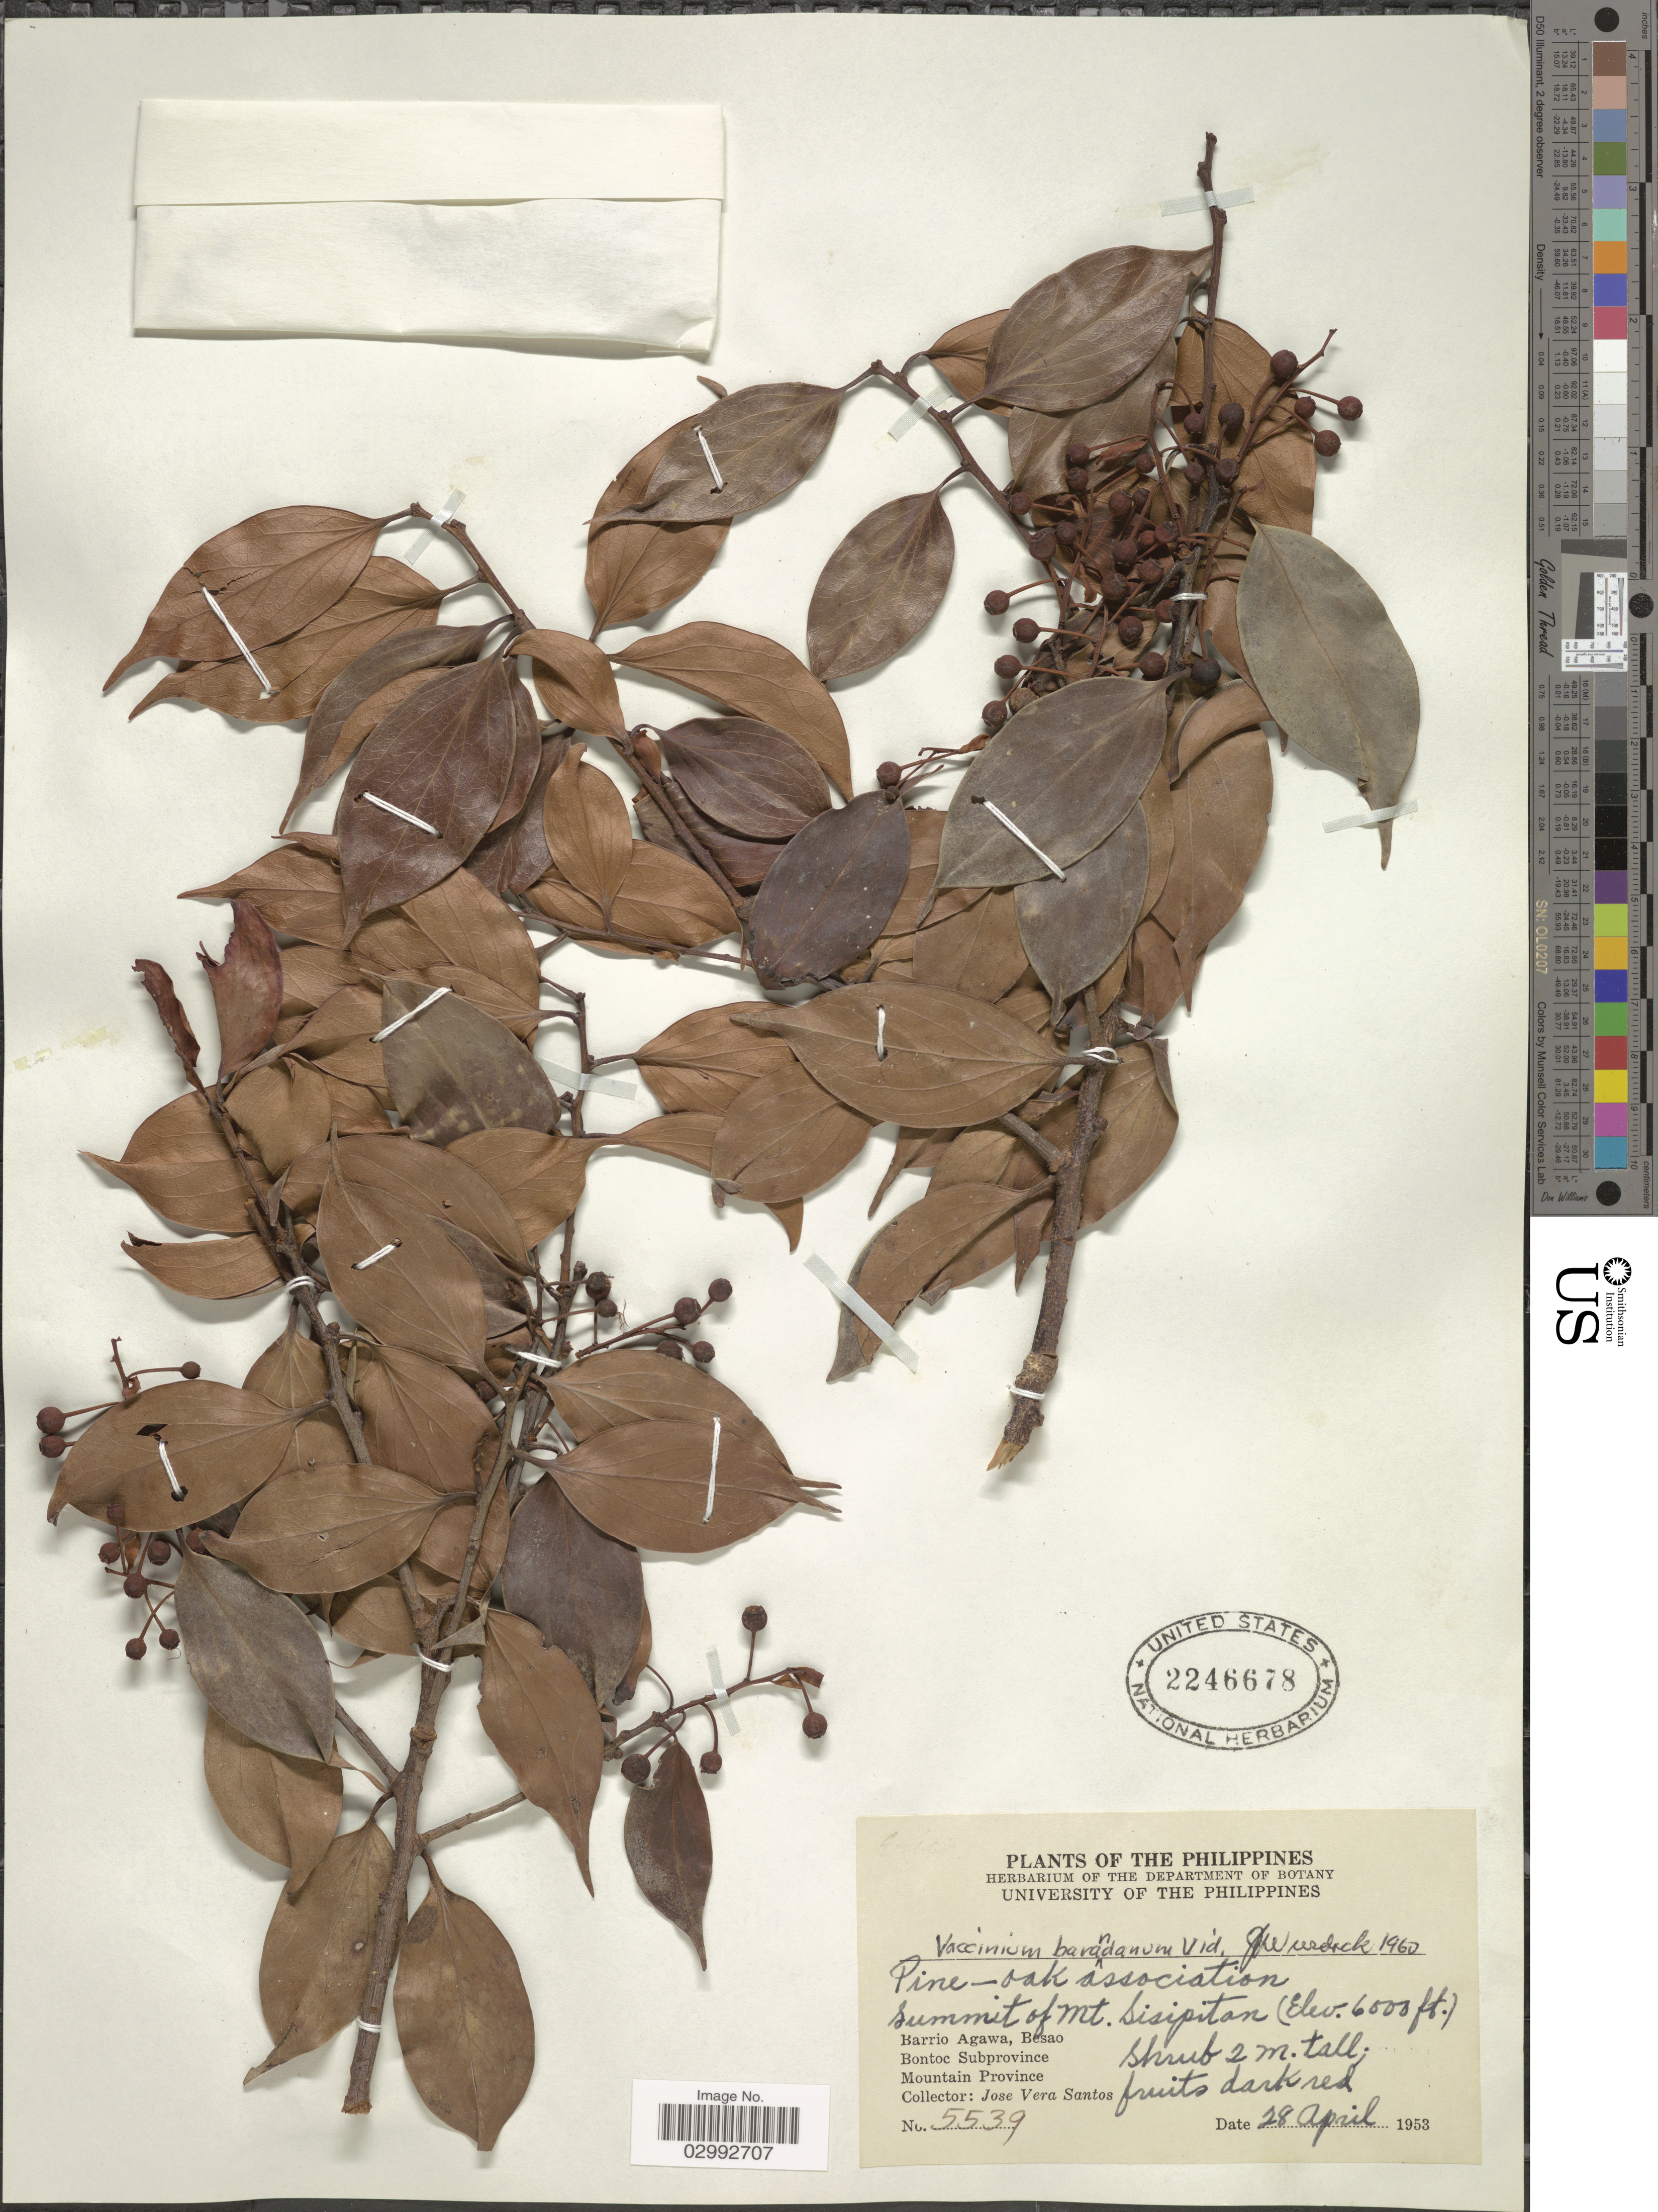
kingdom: Plantae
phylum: Tracheophyta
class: Magnoliopsida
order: Ericales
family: Ericaceae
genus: Vaccinium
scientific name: Vaccinium barandanum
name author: S. Vidal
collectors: J. Santos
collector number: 5539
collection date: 1953-04-28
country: Philippines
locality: Summit of Mt. Sisipitan, Barrio Agawa, Besao, Bontoc Subprovince, Mountain Province.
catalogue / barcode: US 2246678